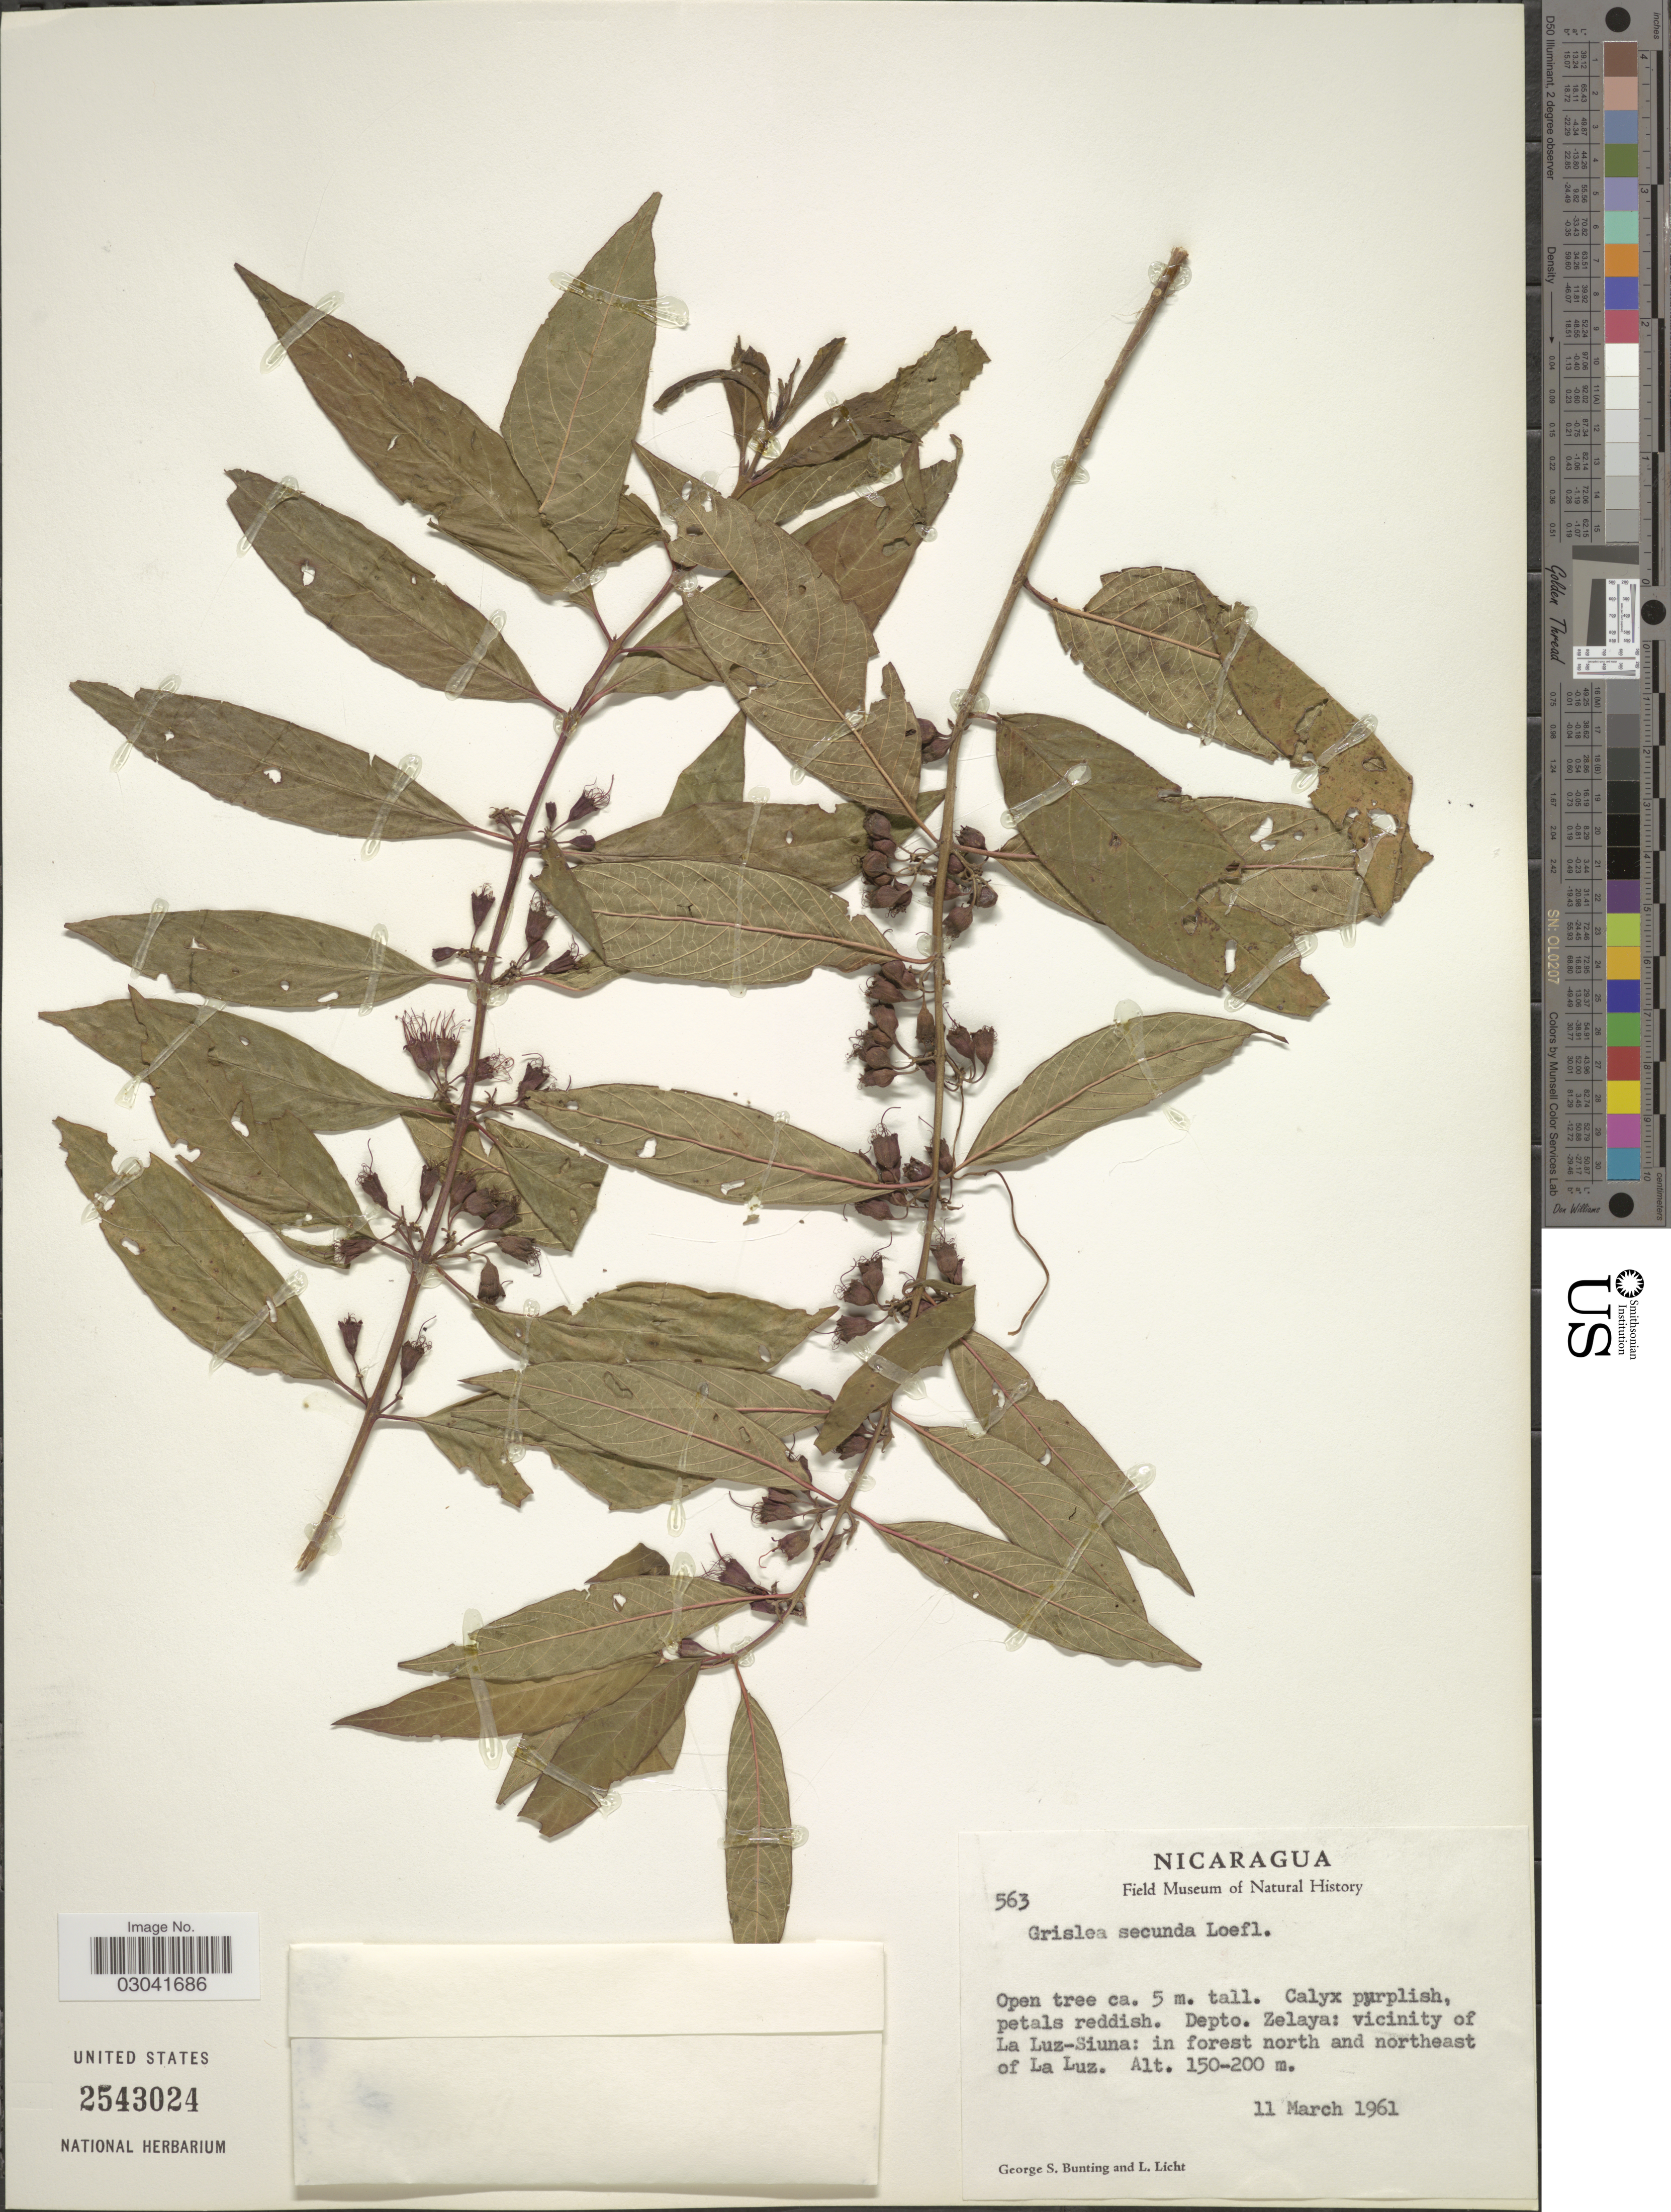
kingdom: Plantae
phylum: Tracheophyta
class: Magnoliopsida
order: Myrtales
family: Lythraceae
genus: Pehria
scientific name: Pehria compacta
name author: Sprague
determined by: Strong, Mark T., (BOT), Smithsonian Institution - National Museum of Natural History (UNITED STATES)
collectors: G. S. Bunting & L. Licht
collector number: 563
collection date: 1961-03-11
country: Nicaragua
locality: Depto. Zelaya: vicinity of La Luz-Siuna: in forest north and northeast of La Luz.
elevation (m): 150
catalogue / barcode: US 2543024